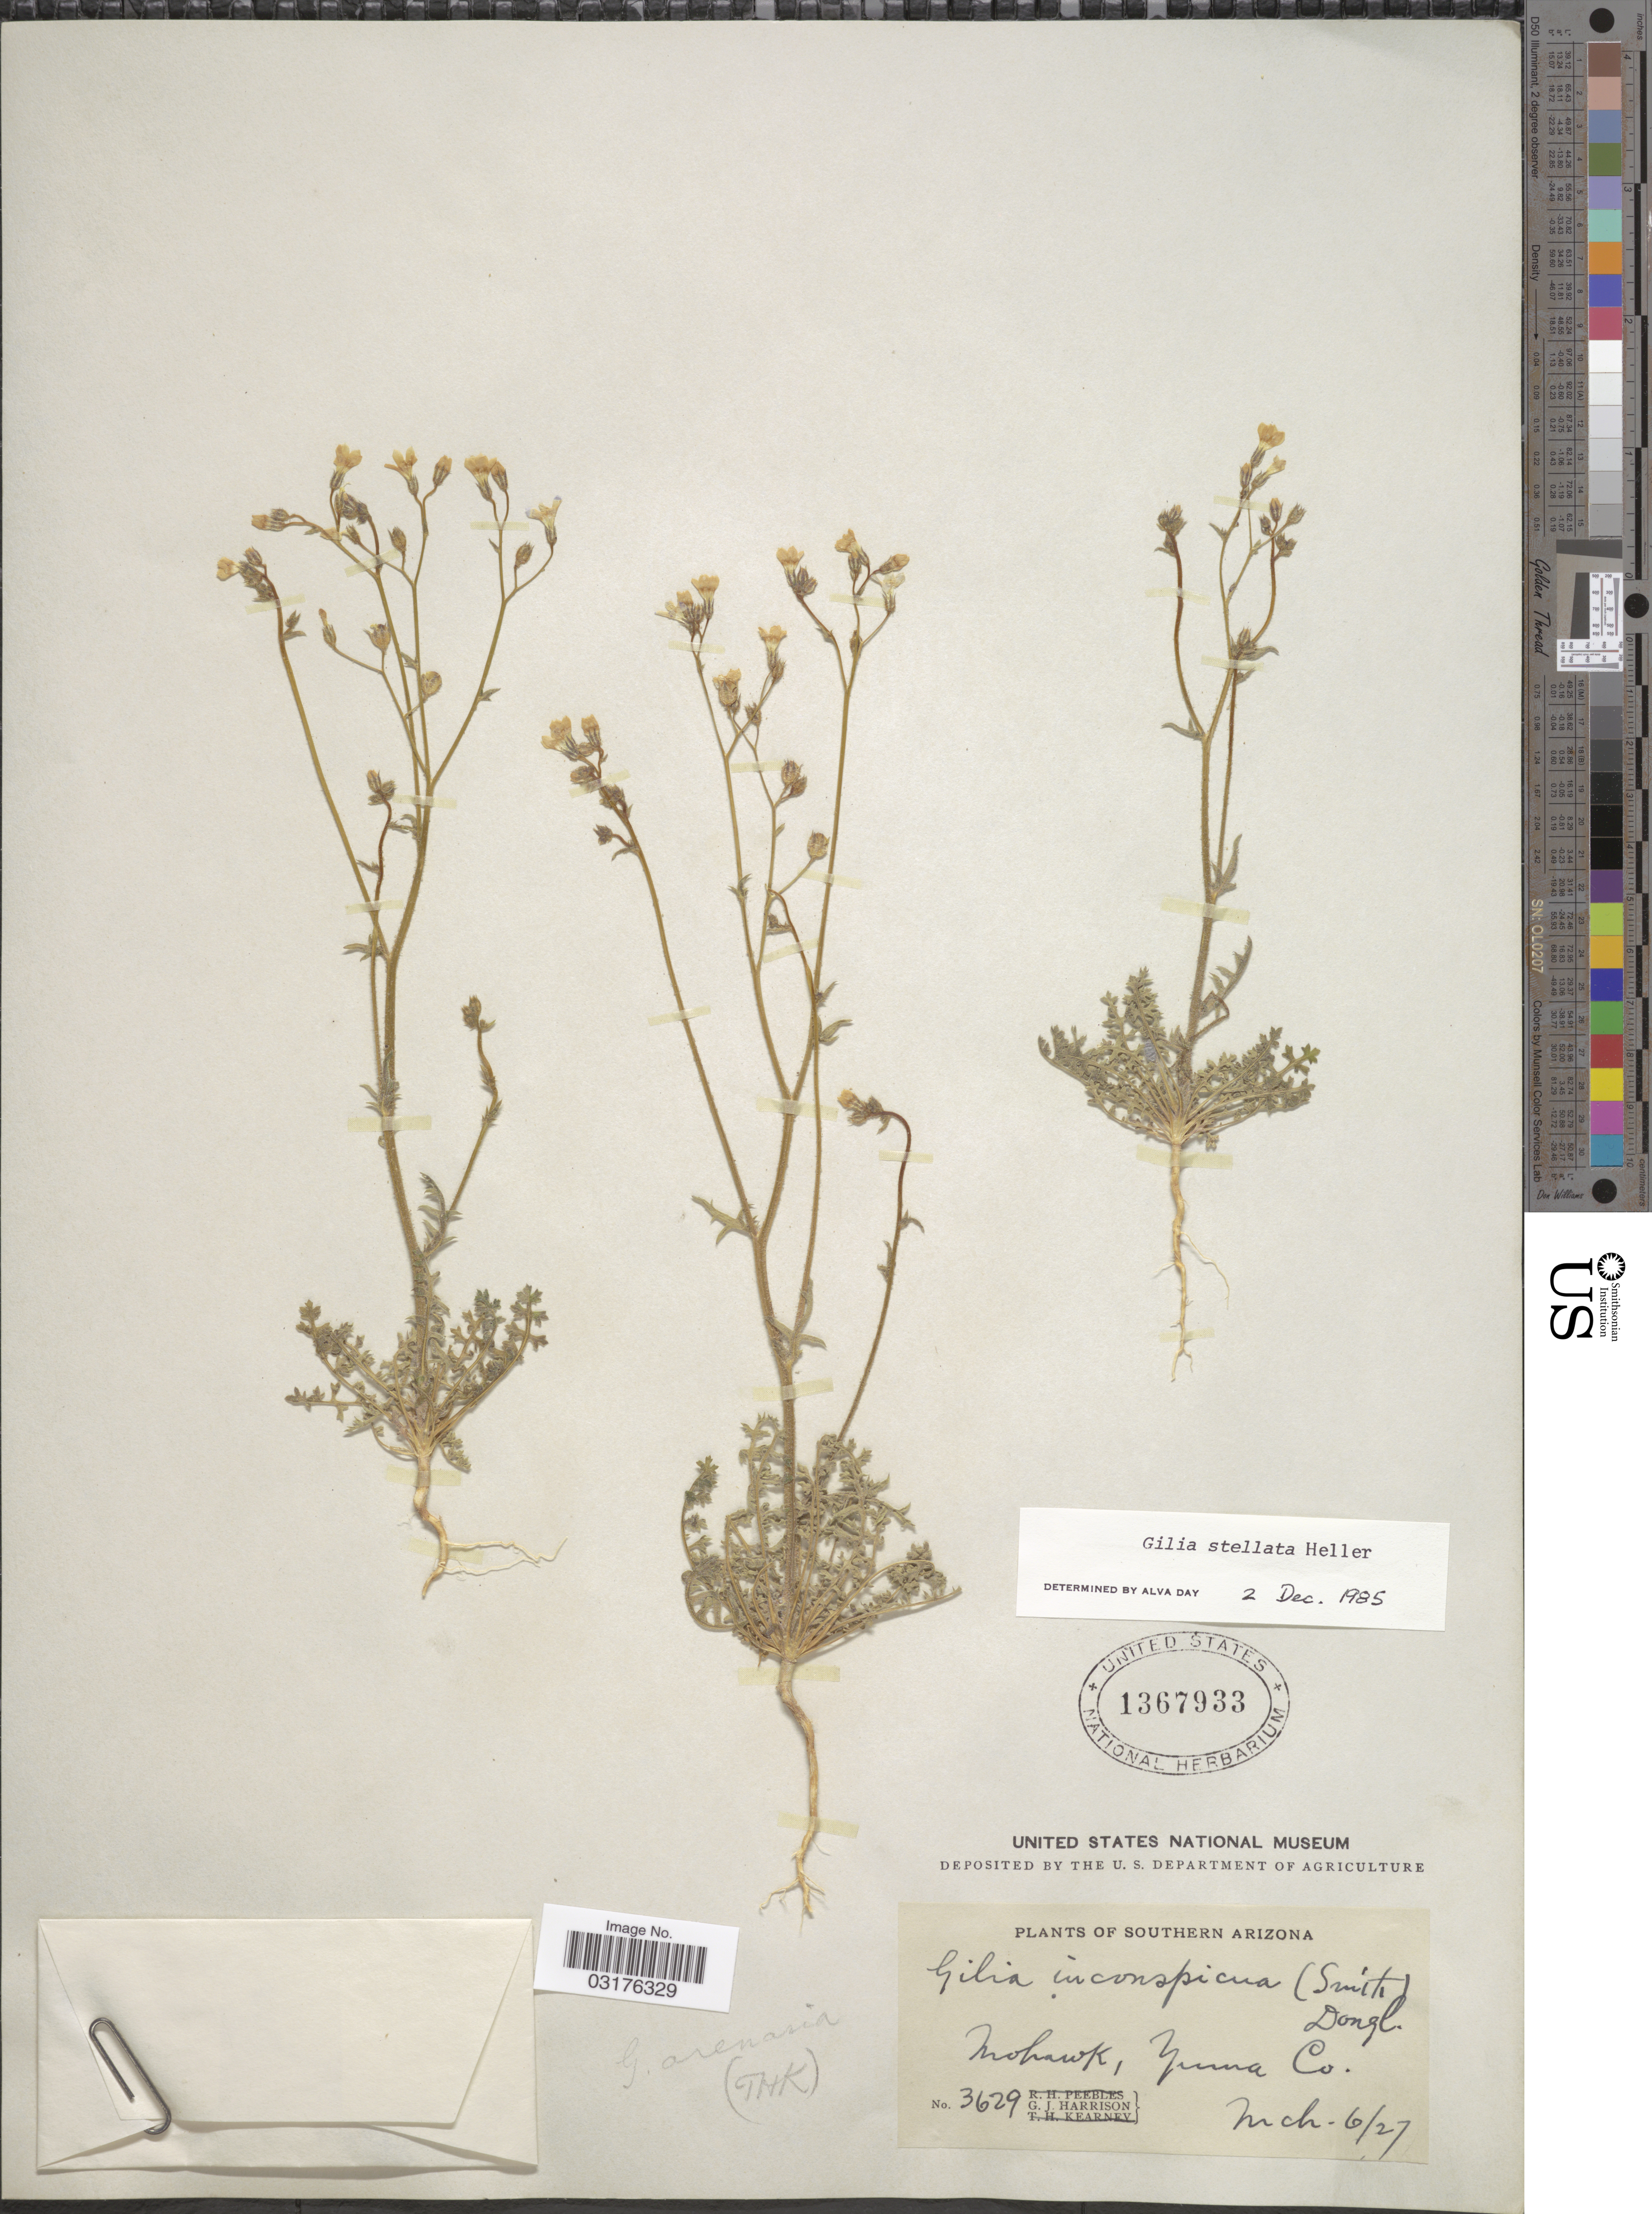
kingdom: Plantae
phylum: Tracheophyta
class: Magnoliopsida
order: Ericales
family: Polemoniaceae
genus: Gilia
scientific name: Gilia stellata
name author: A. Heller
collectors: G. J. Harrison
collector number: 3629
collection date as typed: Transcribed d/m/y: 6/3/27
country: United States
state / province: Arizona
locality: Southern Arizona, Mohawk, Yuma Co.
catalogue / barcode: US 1367933